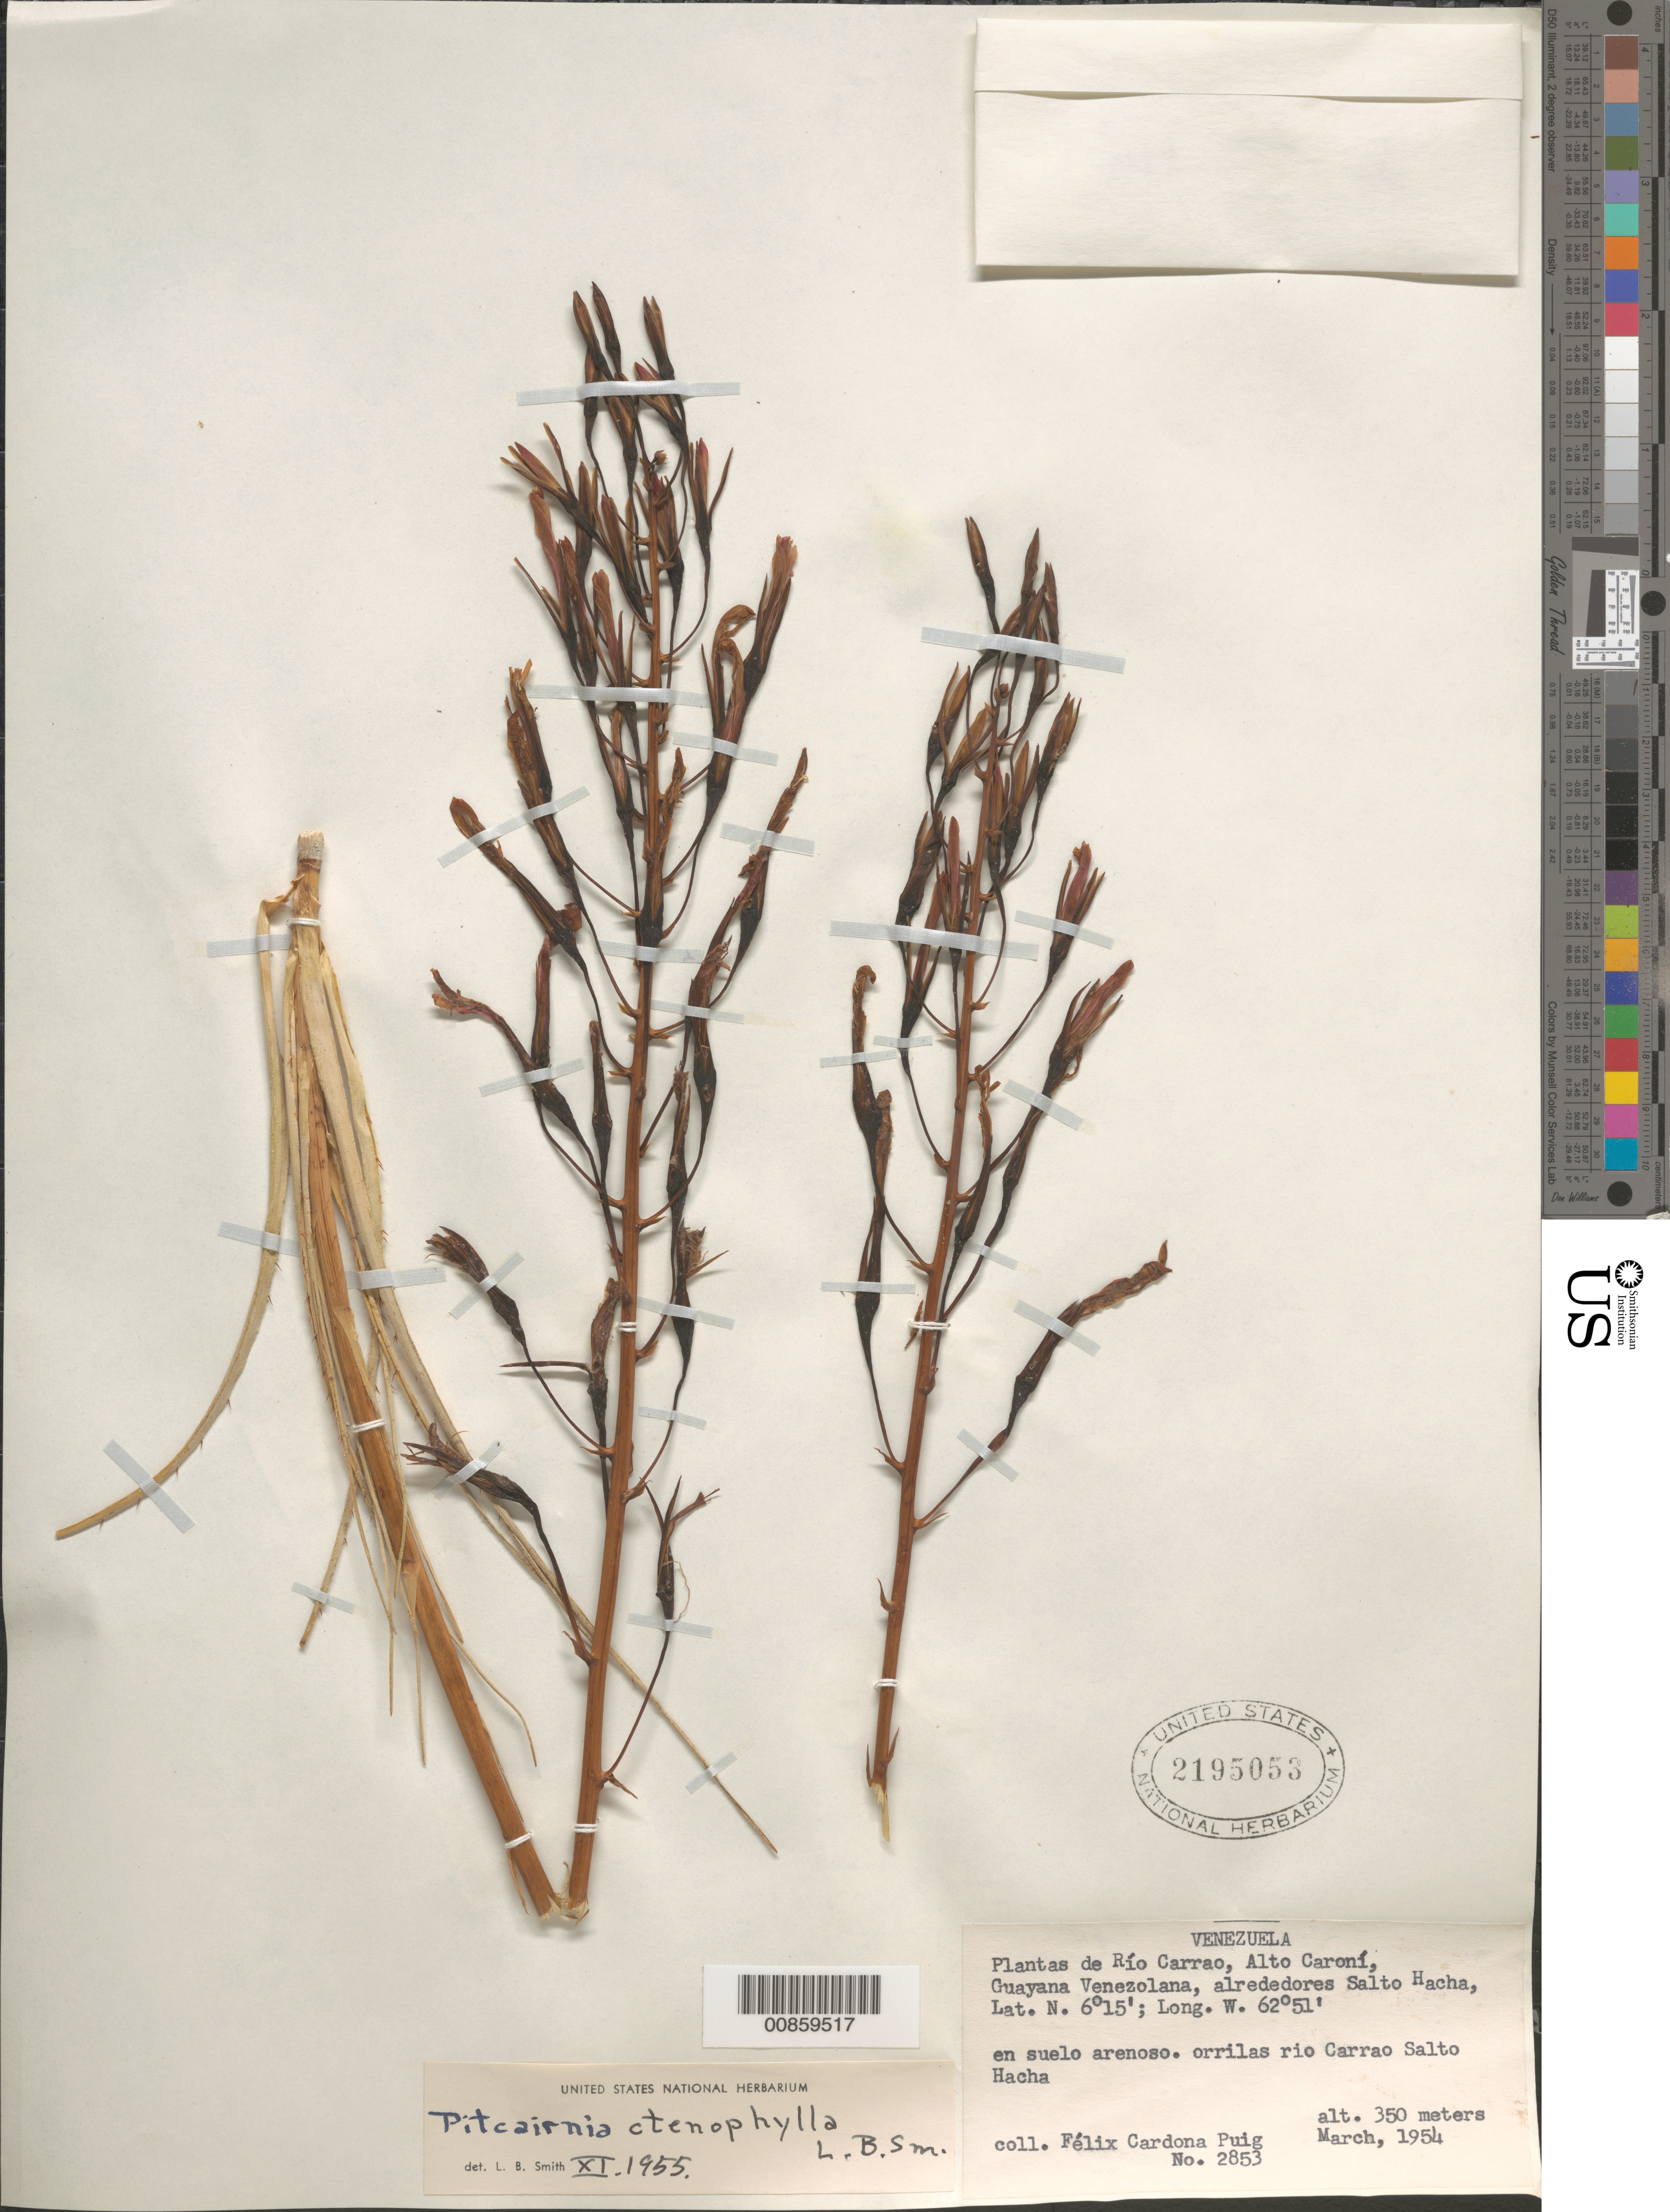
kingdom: Plantae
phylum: Tracheophyta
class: Liliopsida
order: Poales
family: Bromeliaceae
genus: Pitcairnia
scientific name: Pitcairnia ctenophylla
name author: L.B. Sm. in Gleason & Killip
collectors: F. Cardona Puig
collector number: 2853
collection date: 1954-03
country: Venezuela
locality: Río Carrao, Alto Caroní, Guayana Venezolana, alrededores Salto Hacha, en suelo arenoso. orrilas rio Carrao Salto Hacha.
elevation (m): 350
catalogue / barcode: US 2195053